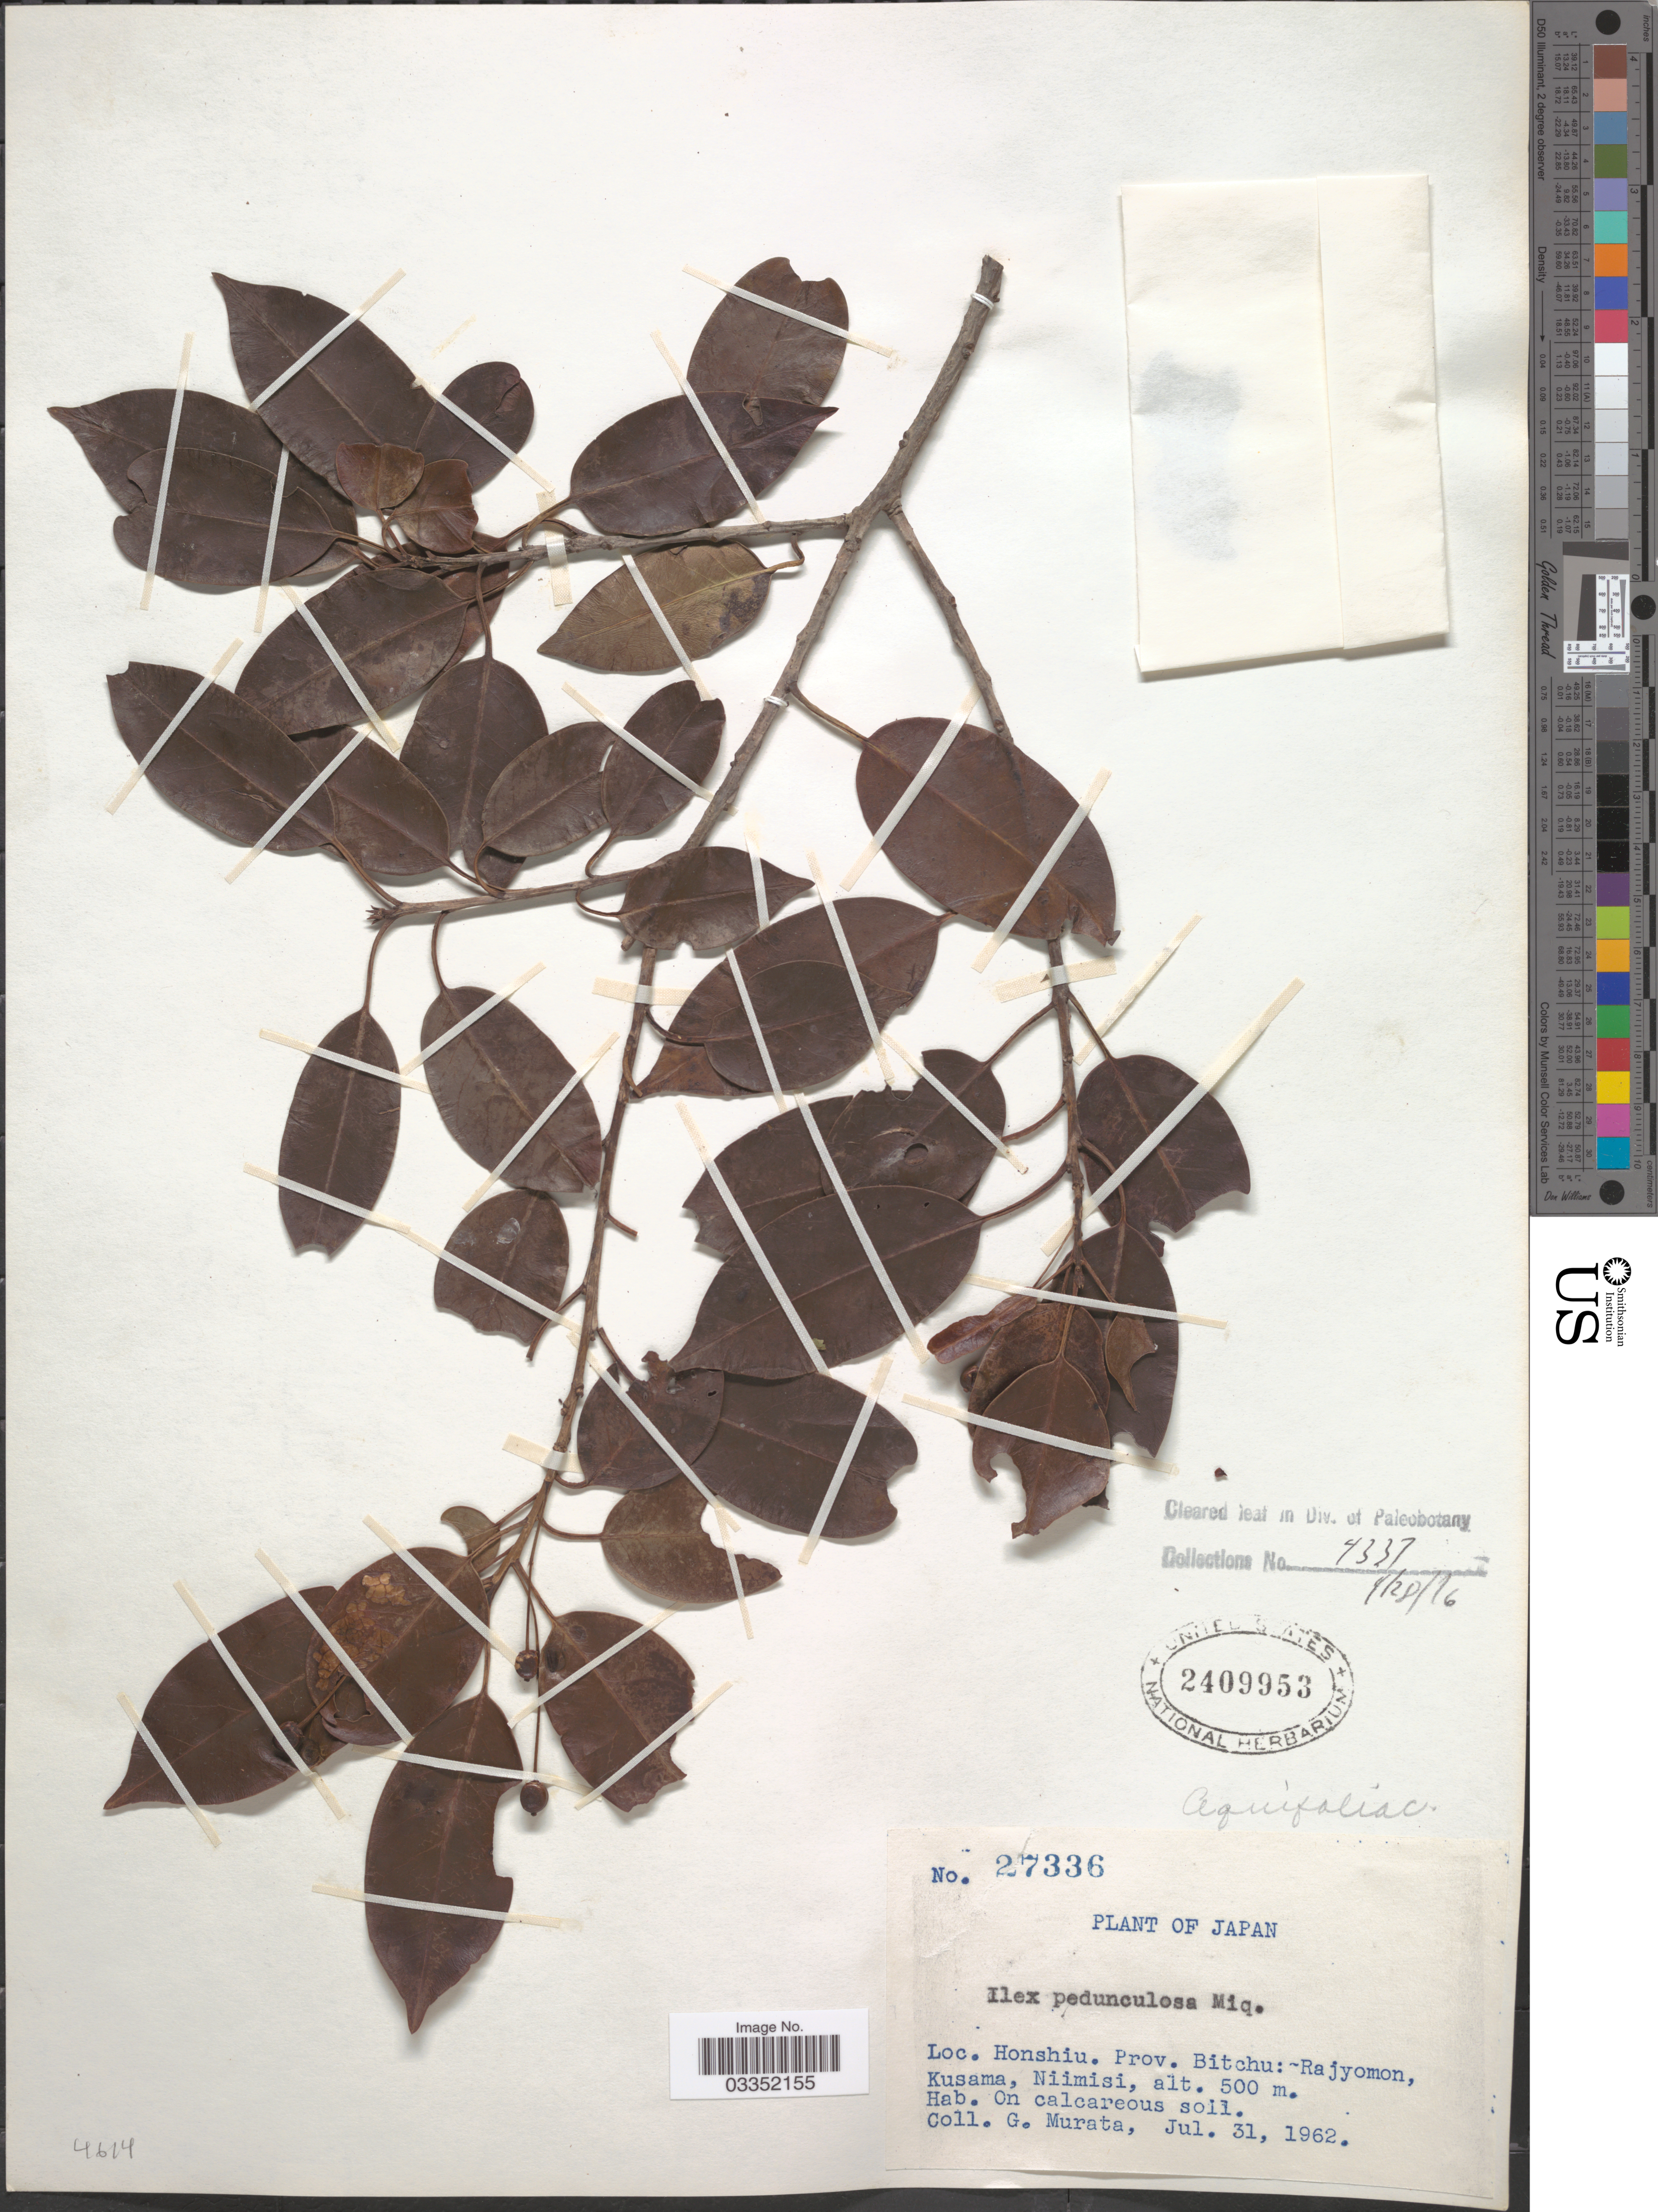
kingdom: Plantae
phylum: Tracheophyta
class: Magnoliopsida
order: Aquifoliales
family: Aquifoliaceae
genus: Ilex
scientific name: Ilex pedunculosa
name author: Miq.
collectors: G. Murata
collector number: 27336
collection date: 1962-07-31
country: Japan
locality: Honshiu. Prov. Bitchu: ~Rajyomon, Kusama, Niimisi.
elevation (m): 500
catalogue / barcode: US 2409953